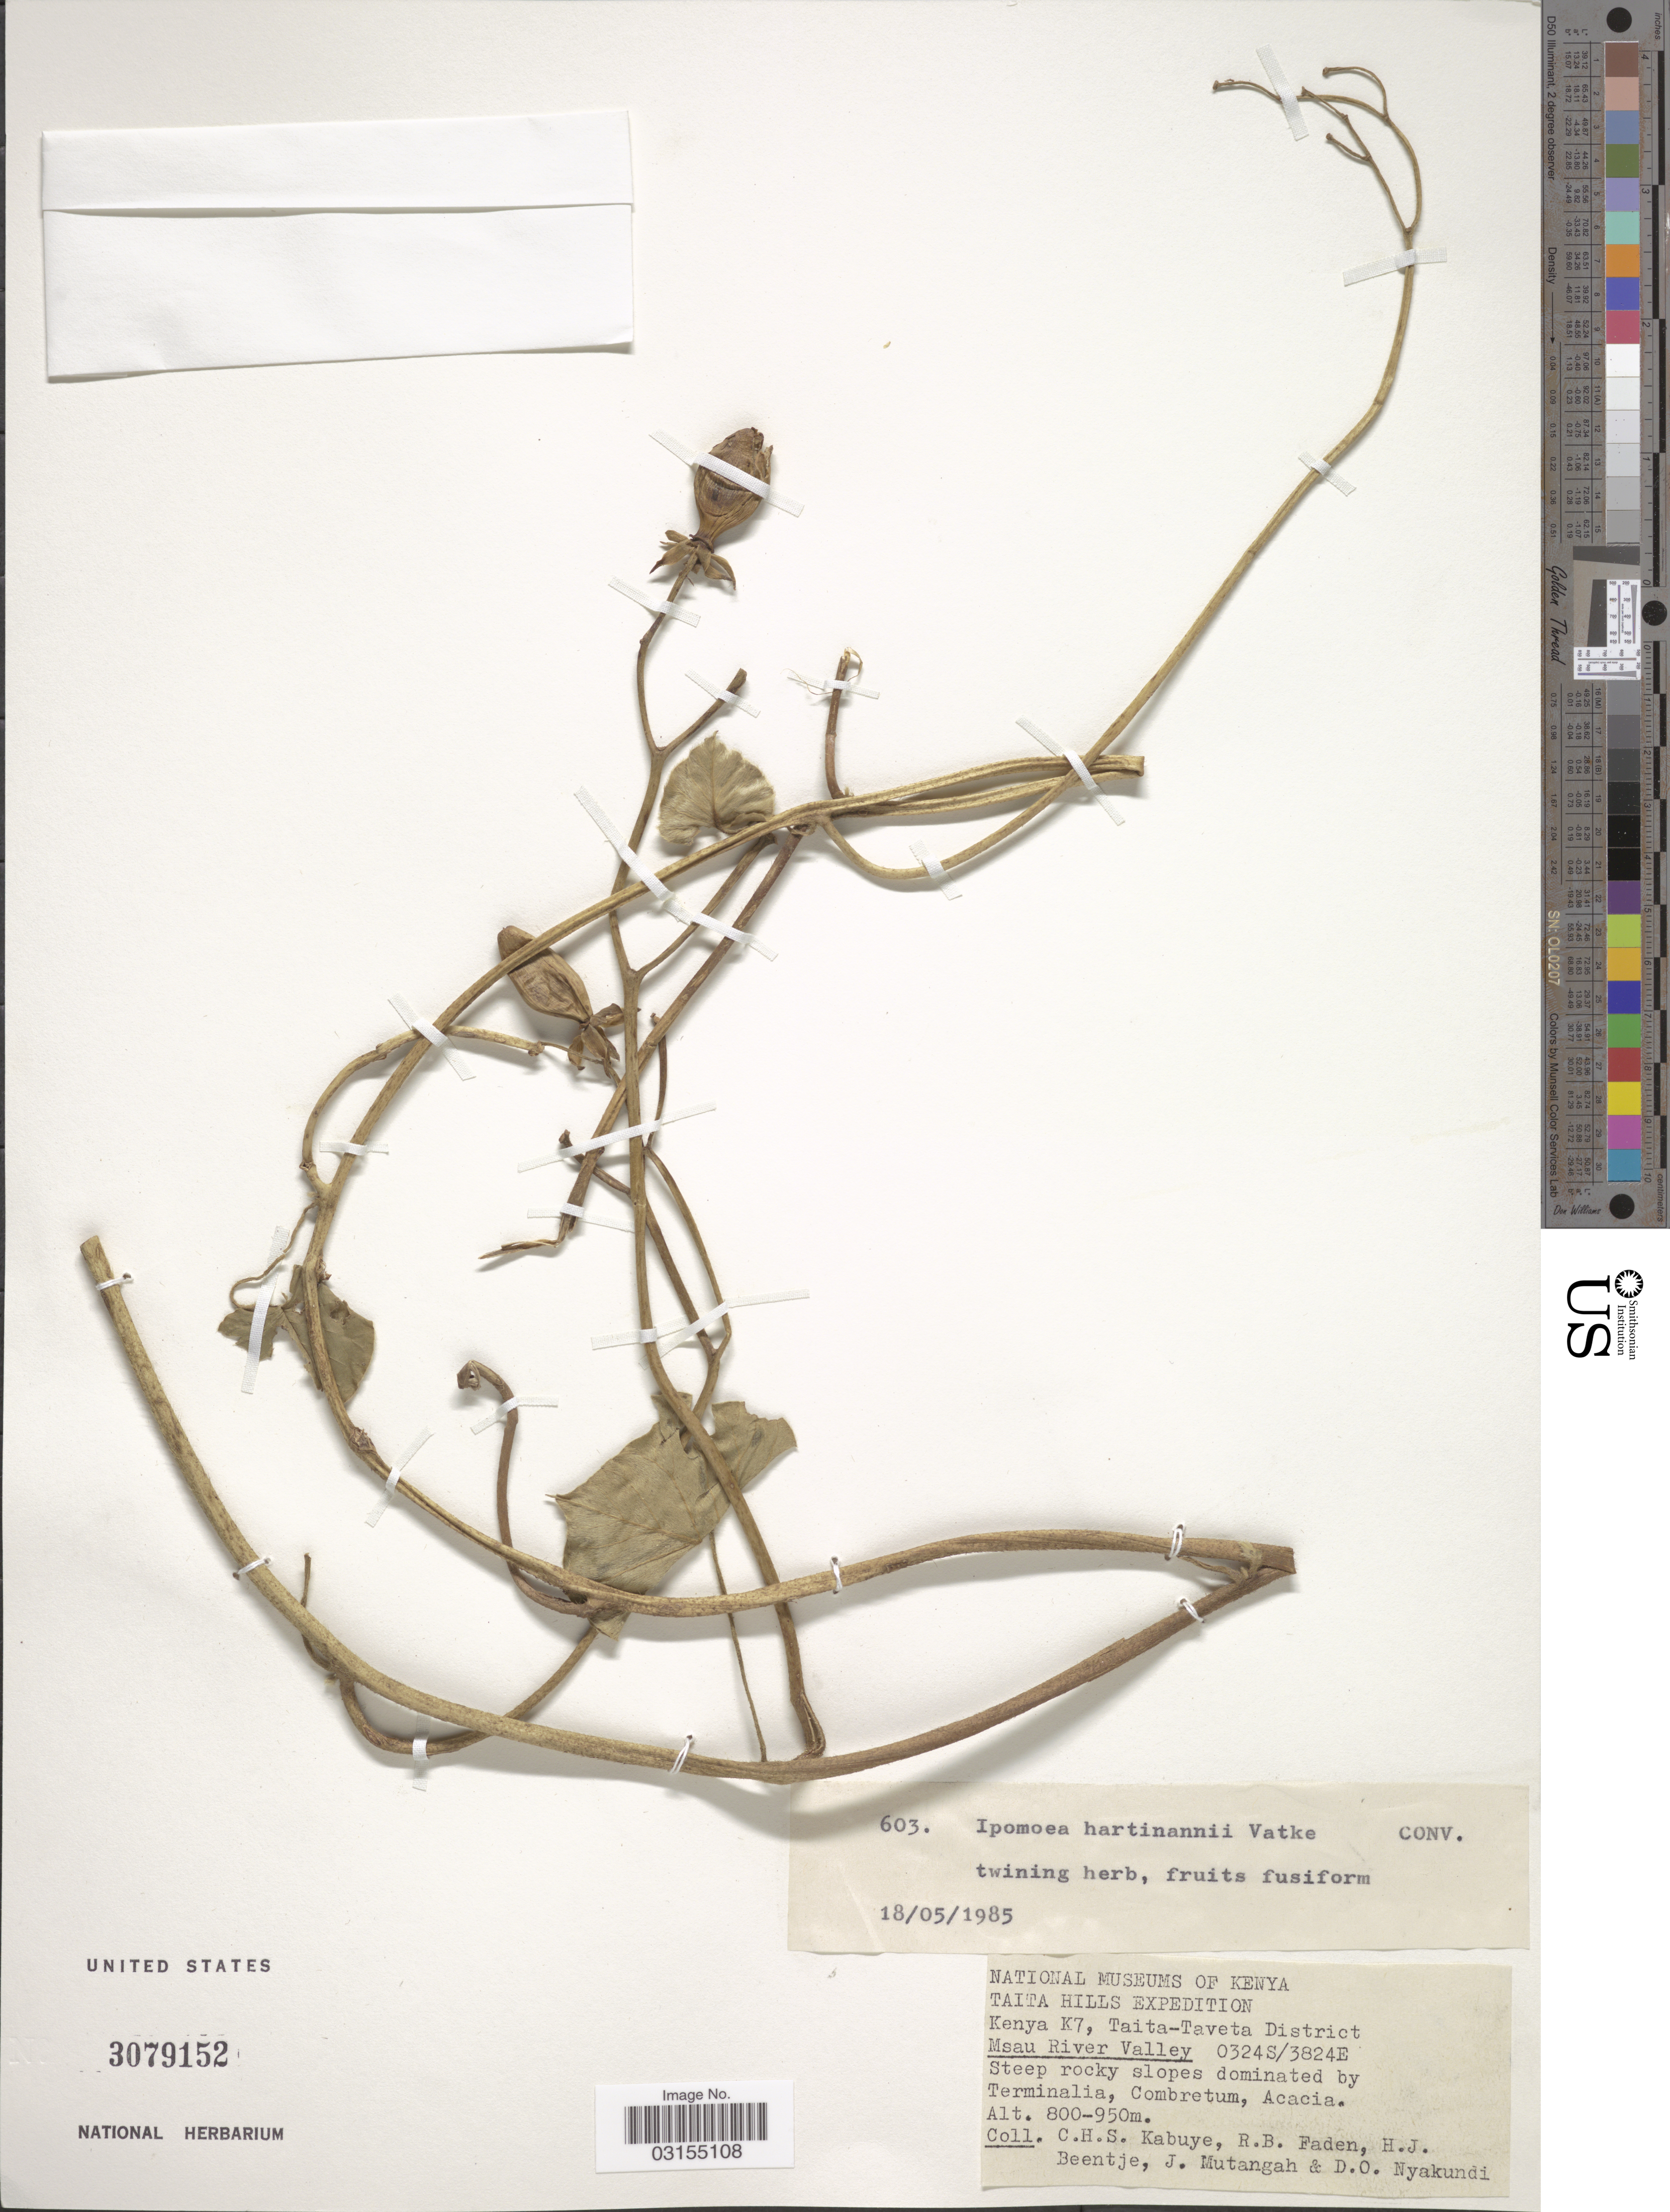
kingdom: Plantae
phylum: Tracheophyta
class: Magnoliopsida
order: Solanales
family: Convolvulaceae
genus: Ipomoea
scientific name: Ipomoea hartmannii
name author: Vatke & Rensch.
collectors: C. Kabuye, R. B. Faden, H. J. Beentje, J. Mutangah & D. Nyakundi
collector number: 603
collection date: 1985-05-18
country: Kenya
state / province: Taita Taveta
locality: Taita Hilla, Kenya K7, Taita-Taveta District. Msau River Valley.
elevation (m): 800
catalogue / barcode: US 3079152